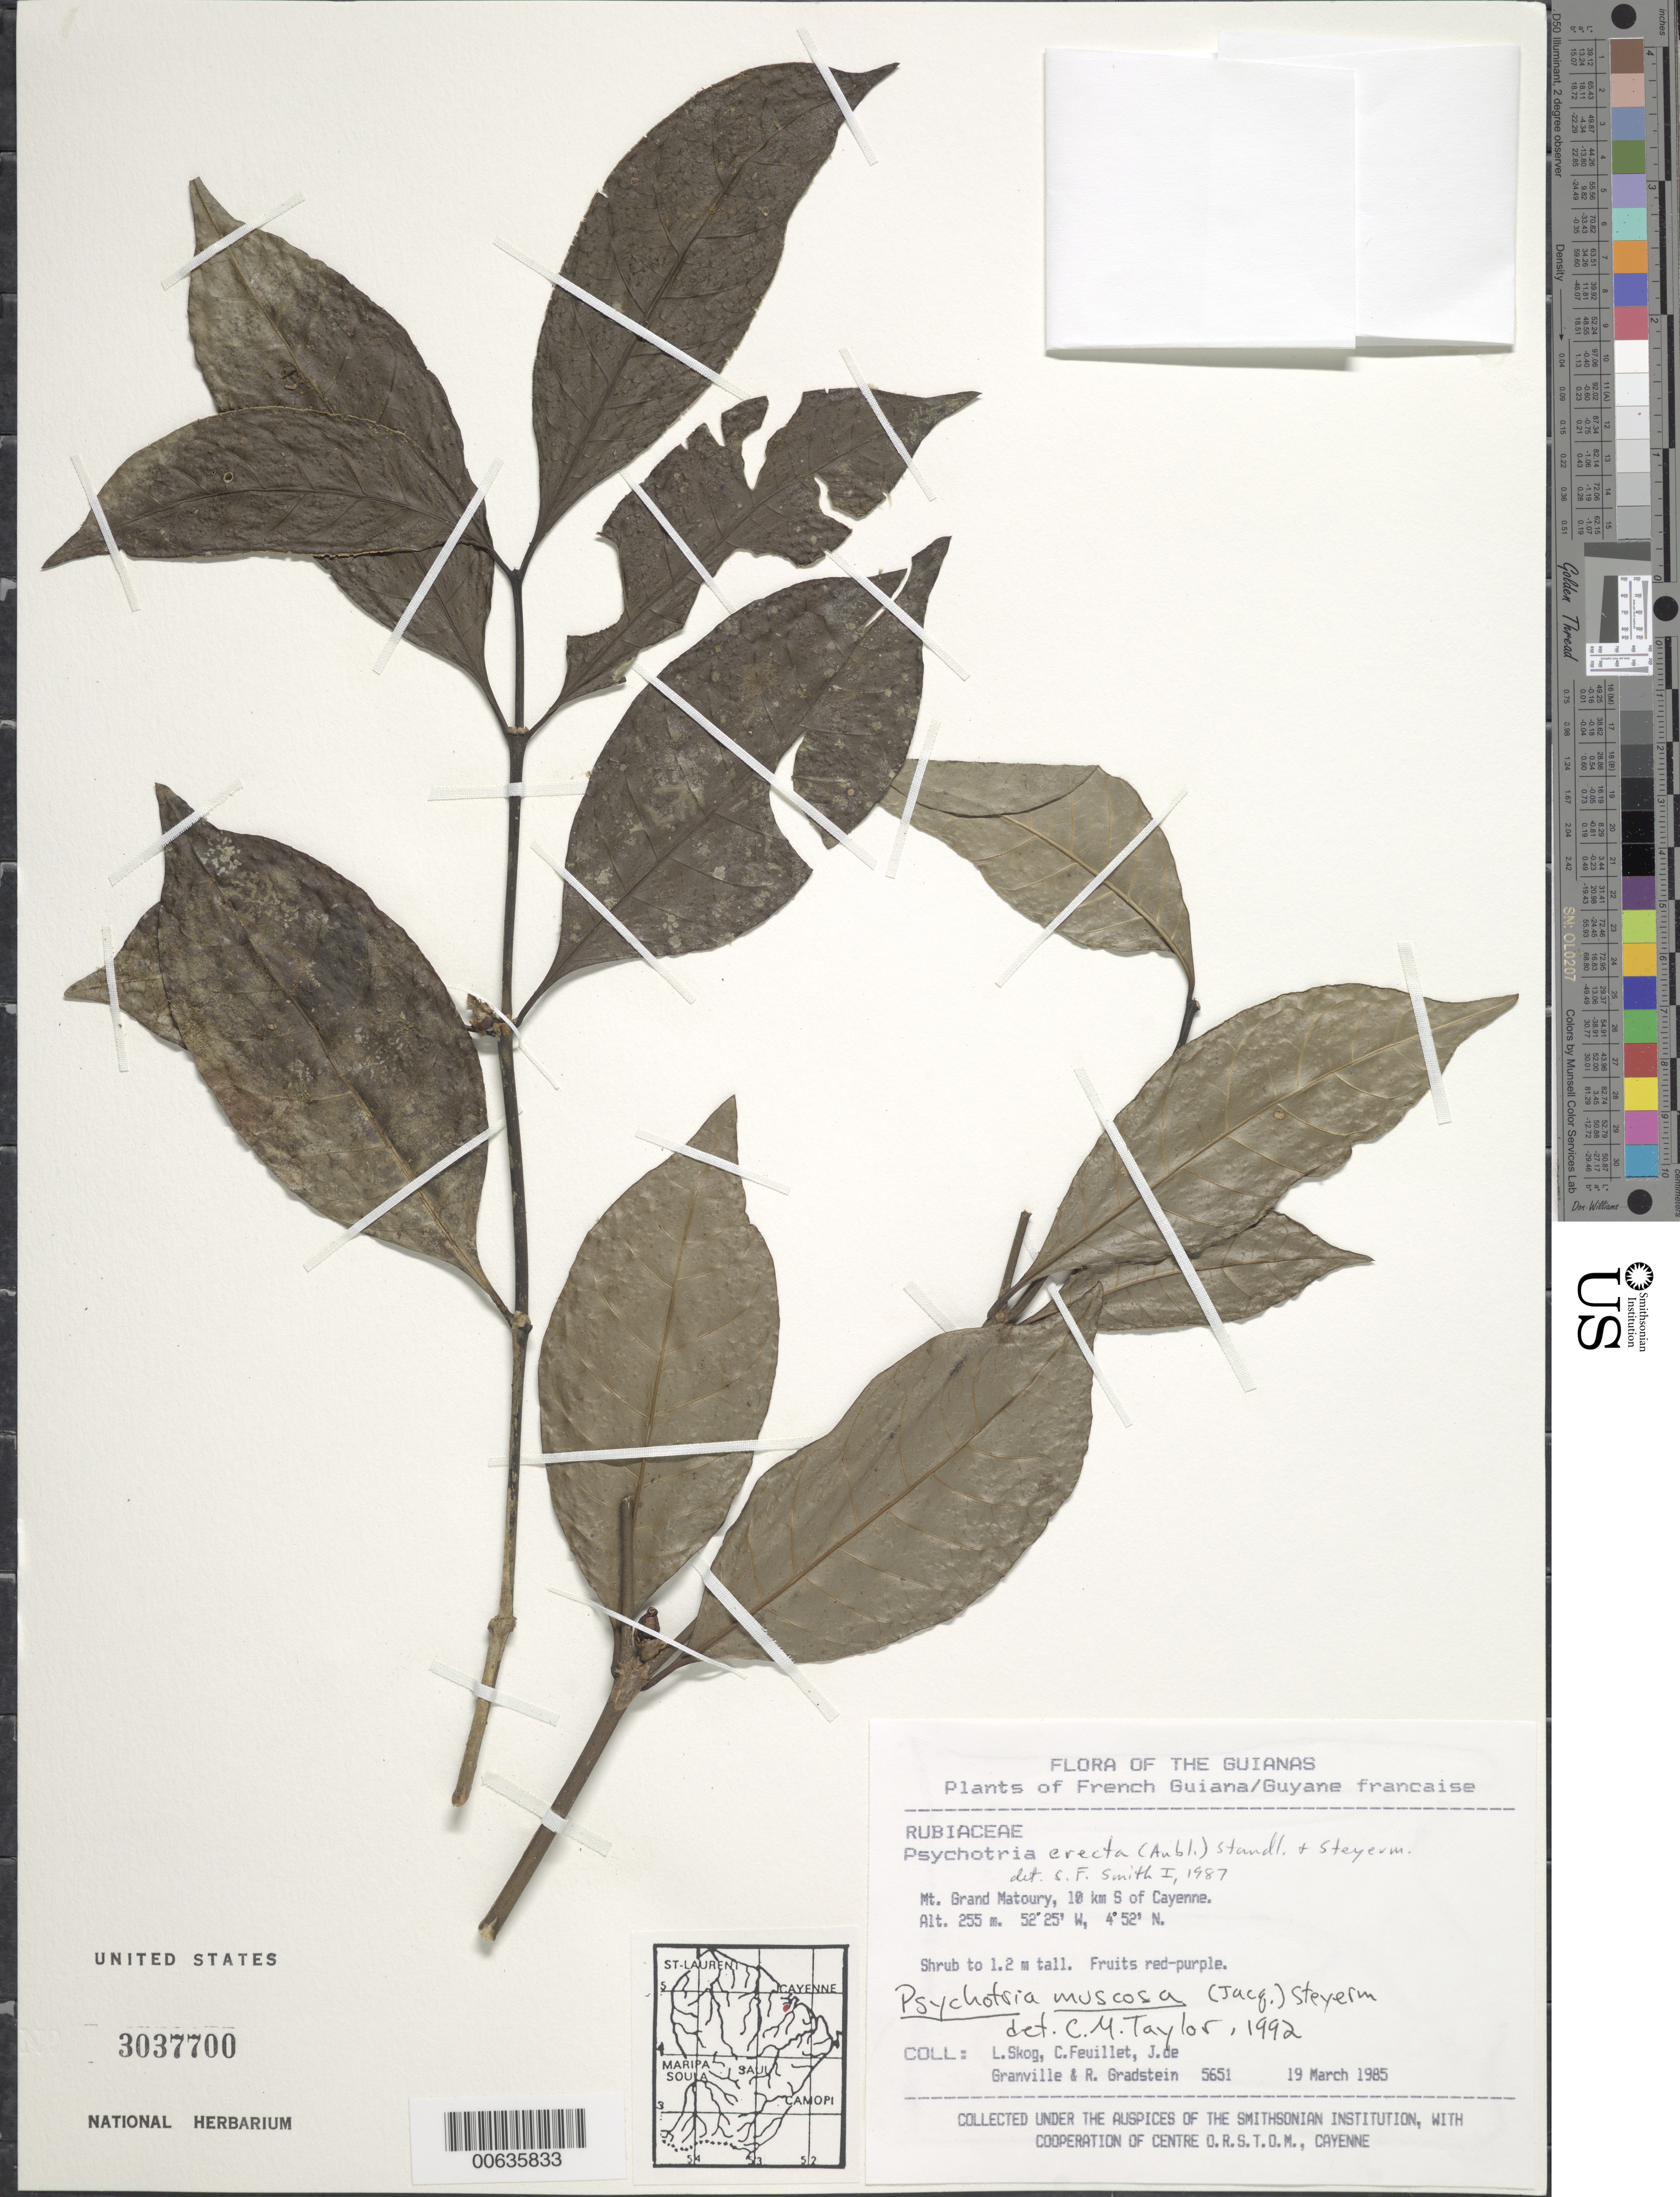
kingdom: Plantae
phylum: Tracheophyta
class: Magnoliopsida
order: Gentianales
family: Rubiaceae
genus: Palicourea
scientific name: Palicourea muscosa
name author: (Jacq.) Delprete & J.H. Kirkbr.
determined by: Kirkbride, J. H., Jr.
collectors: L. E. Skog, C. Feuillet, J.-J. de Granville & R. Gradstein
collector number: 5651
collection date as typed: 19 March 1985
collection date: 1985-03-19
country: French Guiana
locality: Mt. Grand Matoury, 10 km S of Cayenne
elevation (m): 255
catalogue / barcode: US 3037700